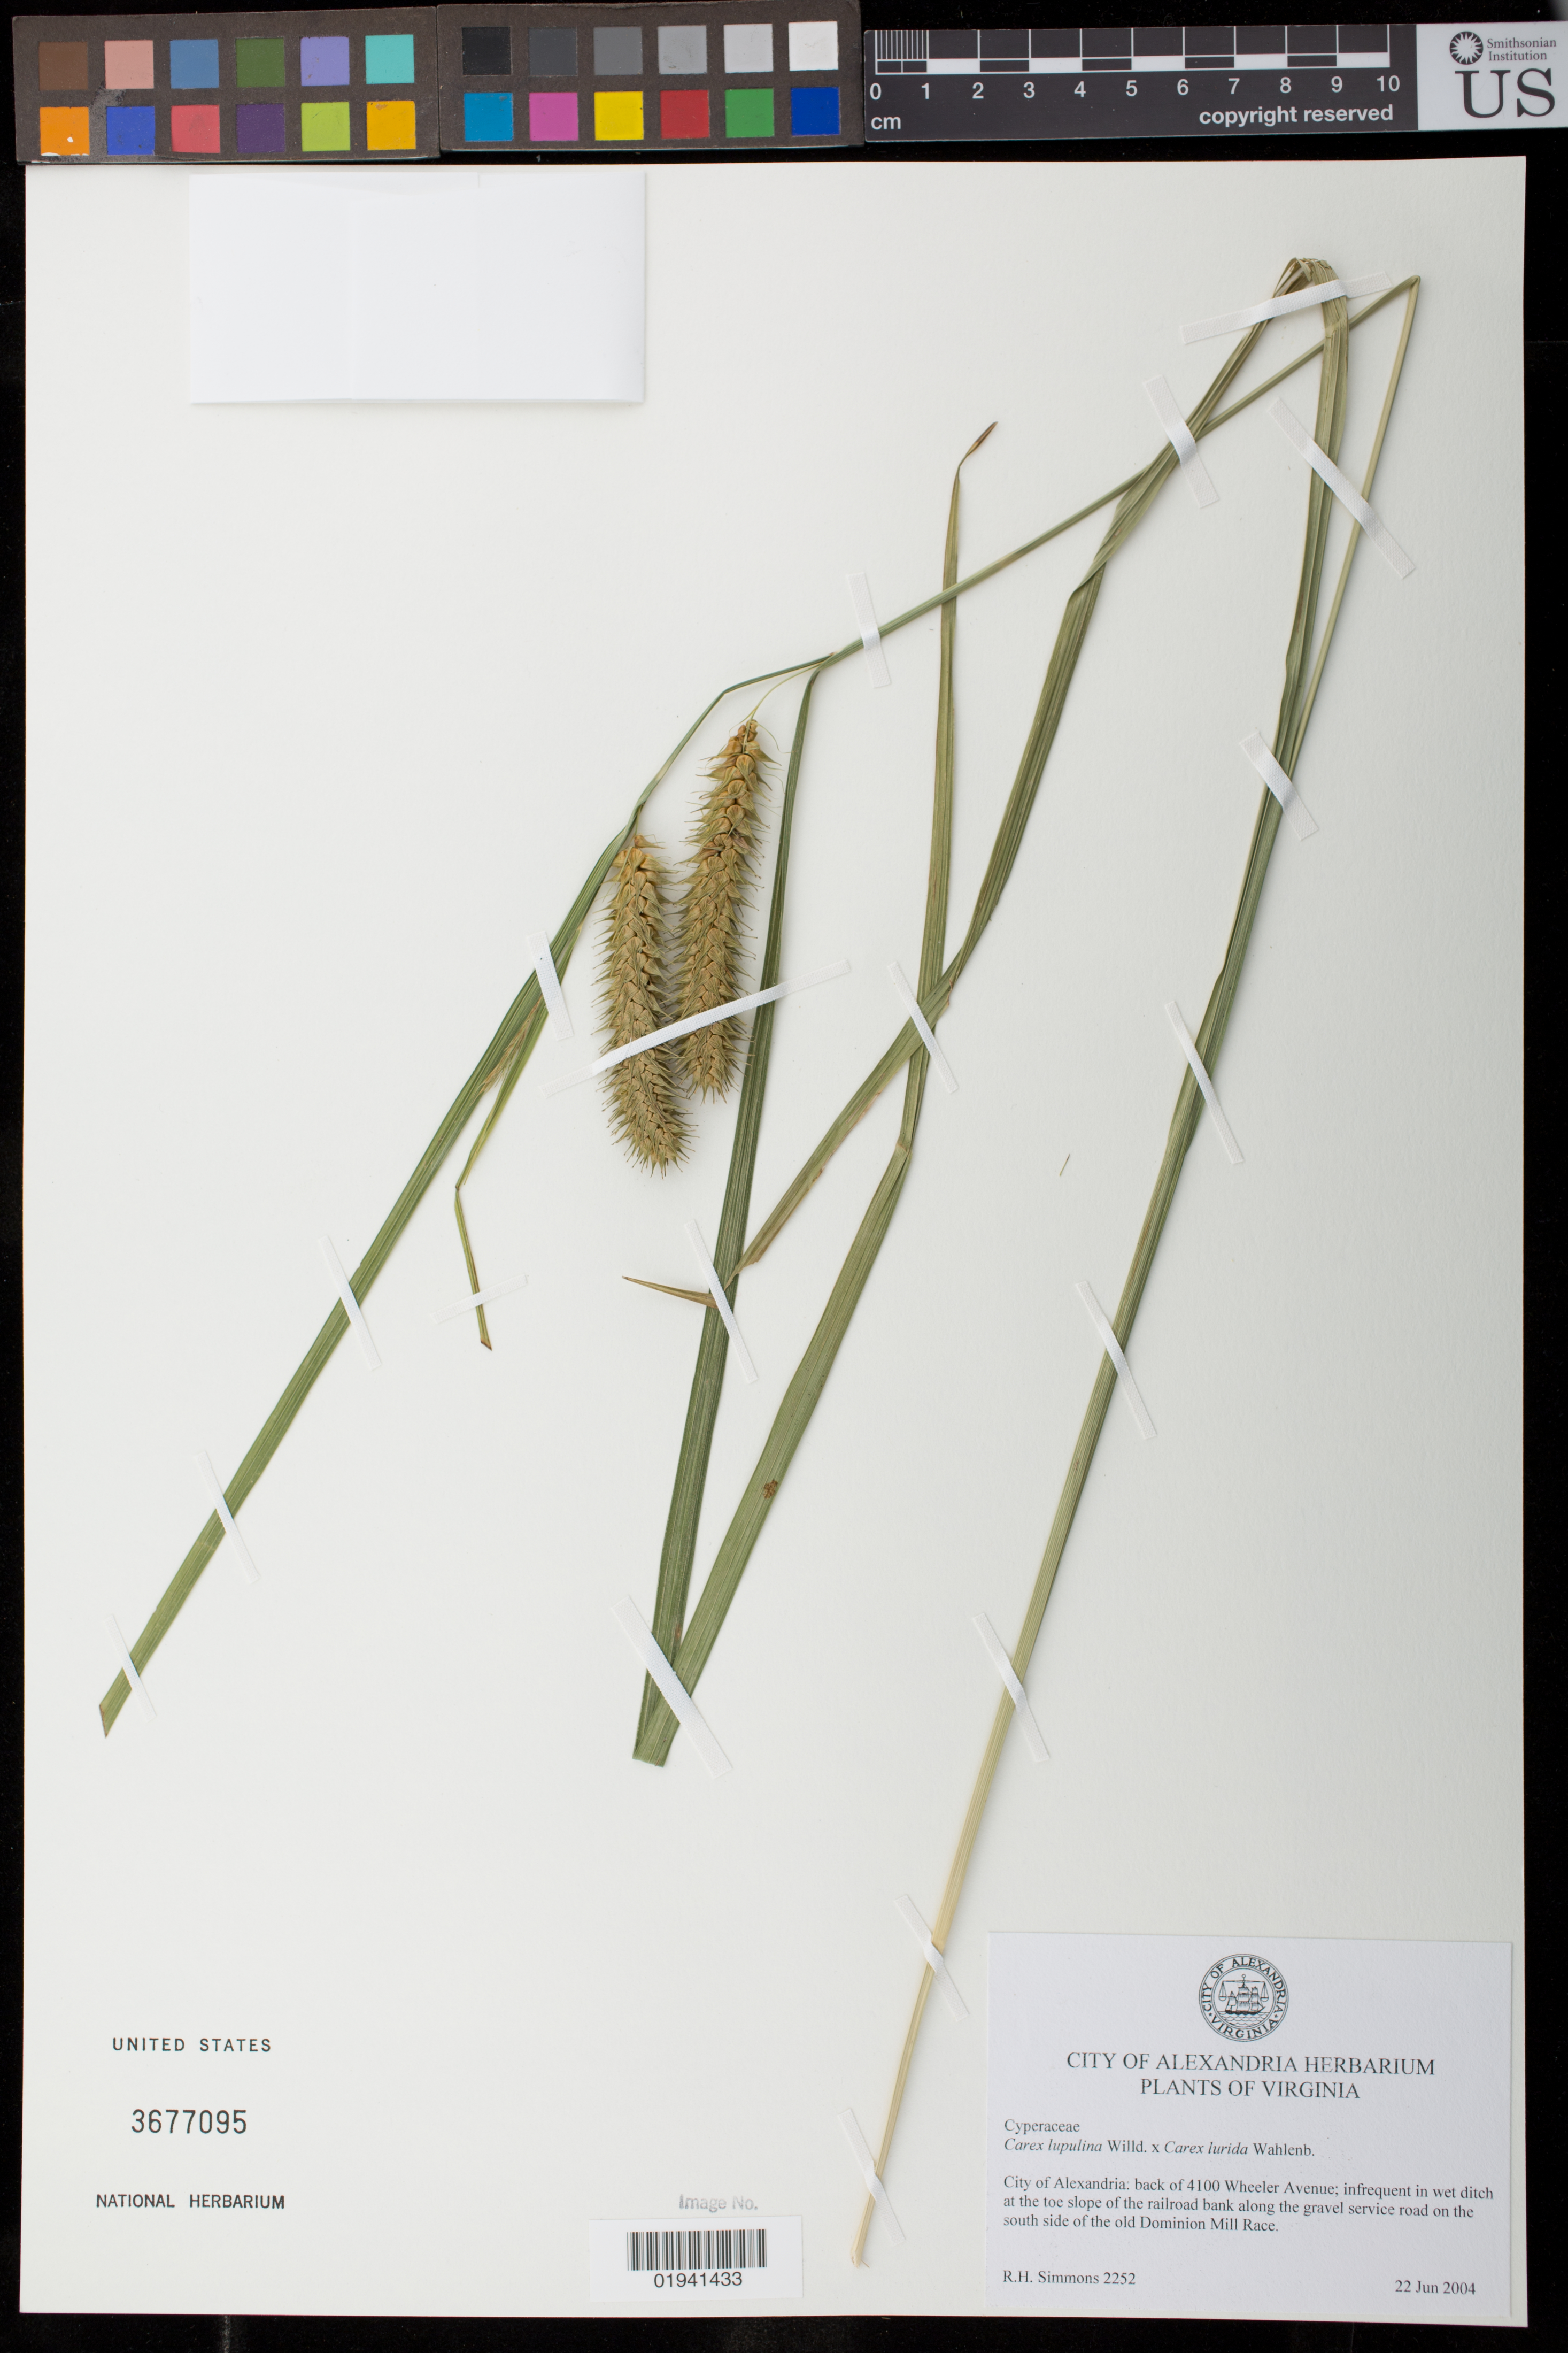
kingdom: Plantae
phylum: Tracheophyta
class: Liliopsida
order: Poales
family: Cyperaceae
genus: Carex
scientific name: Carex lupulina x C. lurida Wahlenb.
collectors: R. H. Simmons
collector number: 2252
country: United States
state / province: Virginia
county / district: City of Alexandria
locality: back of 4100 Wheeler Avenue, south side of the old Dominion Mill Race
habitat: wet ditch at toe slope of railroad bank along gravel service road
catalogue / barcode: US 3677095